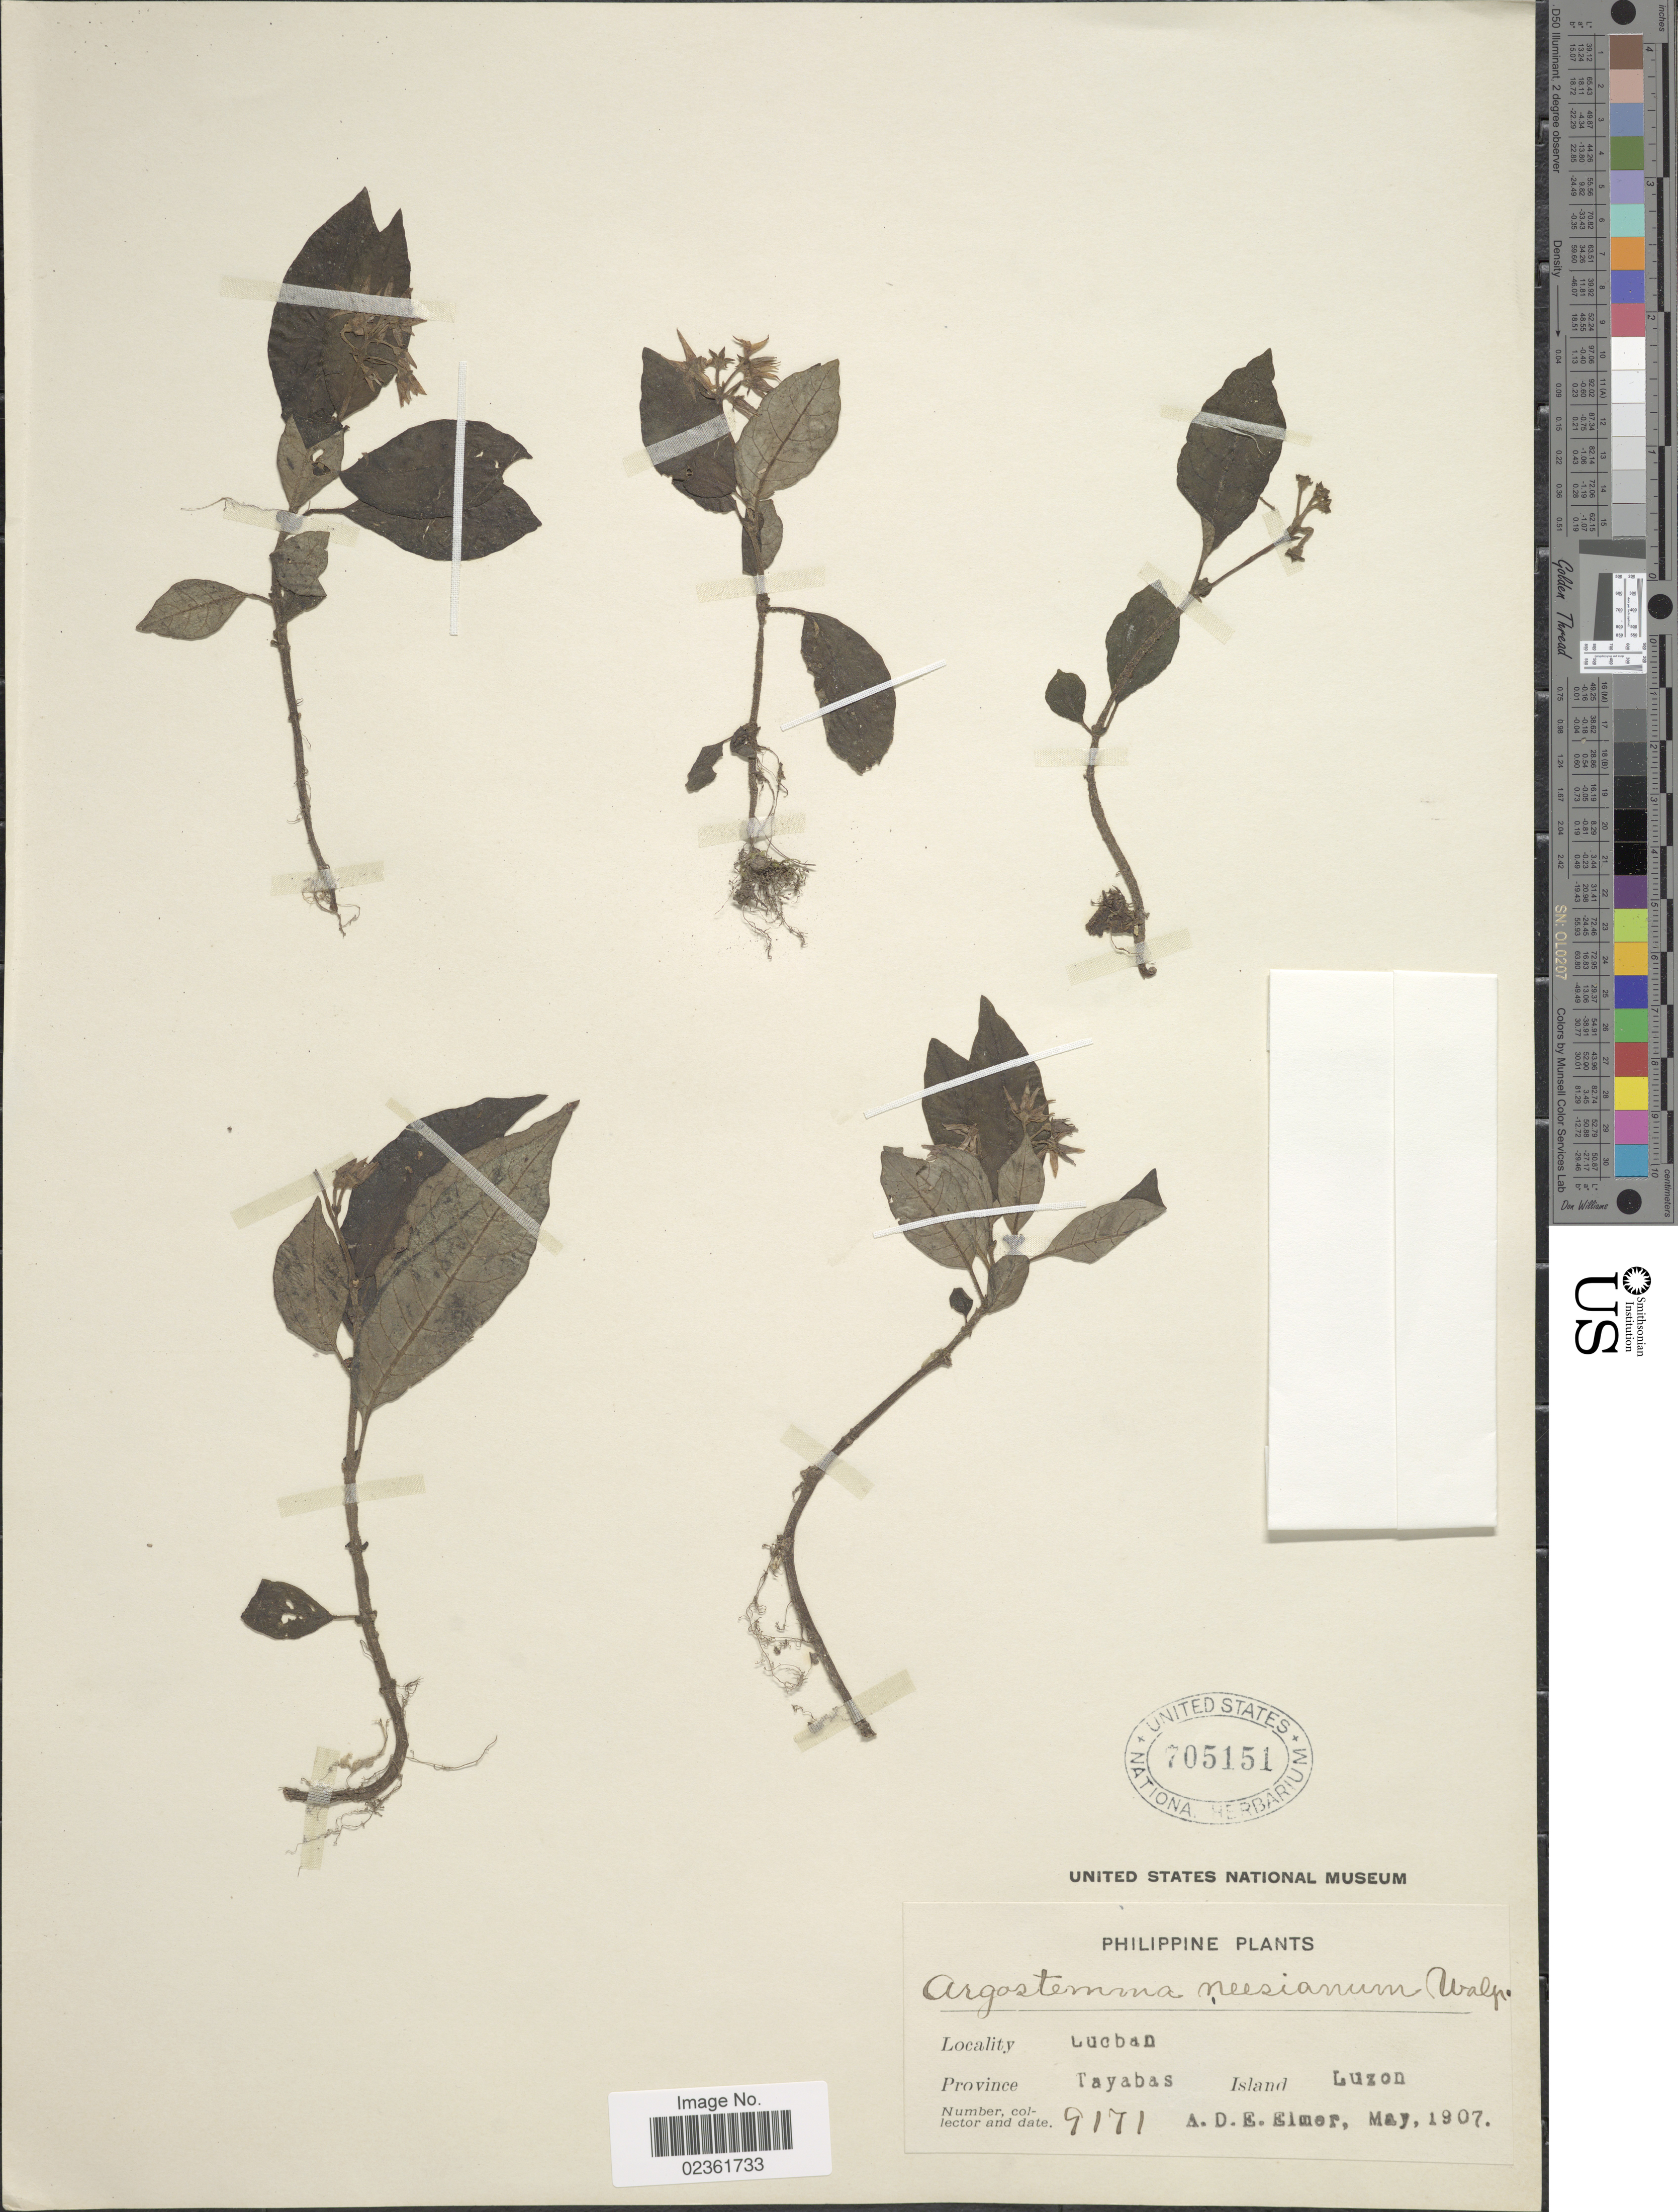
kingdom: Plantae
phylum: Tracheophyta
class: Magnoliopsida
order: Gentianales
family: Rubiaceae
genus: Argostemma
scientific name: Argostemma neesianum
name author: Walp.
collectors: A. D. E. Elmer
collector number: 9171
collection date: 1907-05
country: Philippines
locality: Lucban, Province Tayabas, Luzon Island.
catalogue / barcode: US 705151